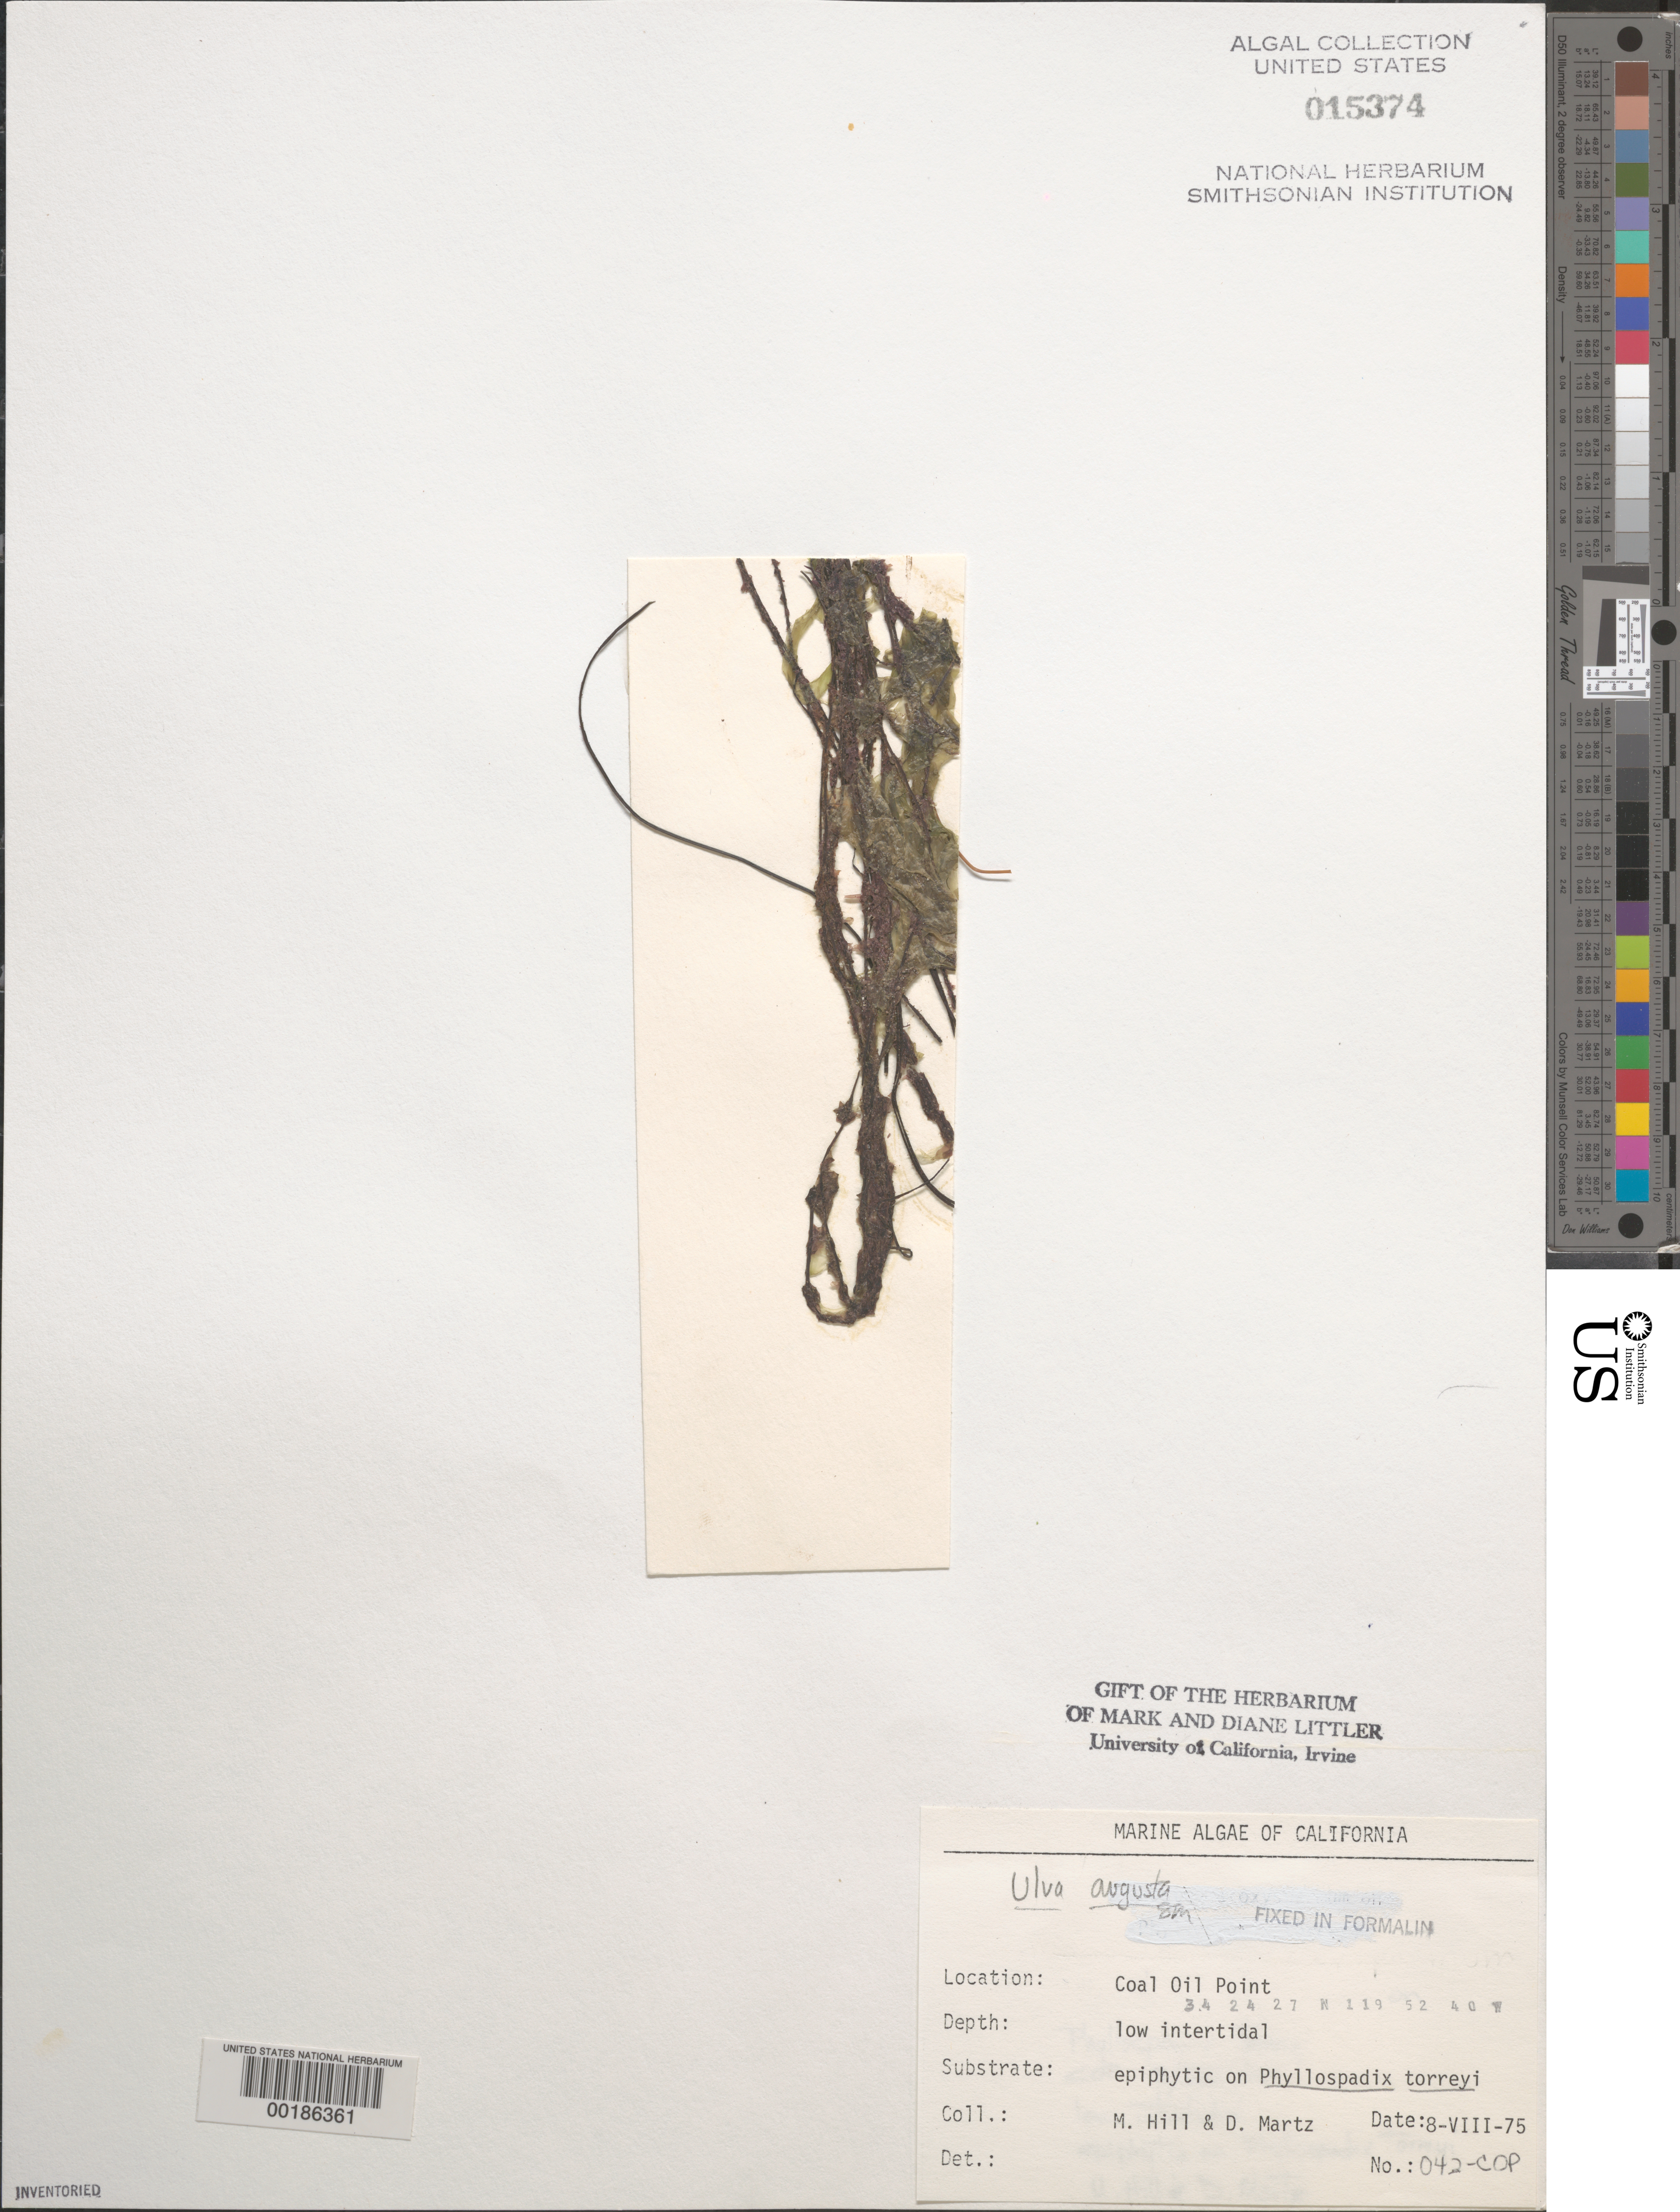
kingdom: Plantae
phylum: Chlorophyta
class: Ulvophyceae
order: Ulvales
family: Ulvaceae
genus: Ulva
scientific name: Ulva californica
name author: N.Wille in Collins et al.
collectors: M. Hill & D. Martz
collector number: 042-cop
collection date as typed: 08 Aug 1975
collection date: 1975-08-08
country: United States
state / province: California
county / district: Santa Barbara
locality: Coal Oil Point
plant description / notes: BLM-SOCALBIGHT Rocky Intertidal Survey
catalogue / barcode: US 15374